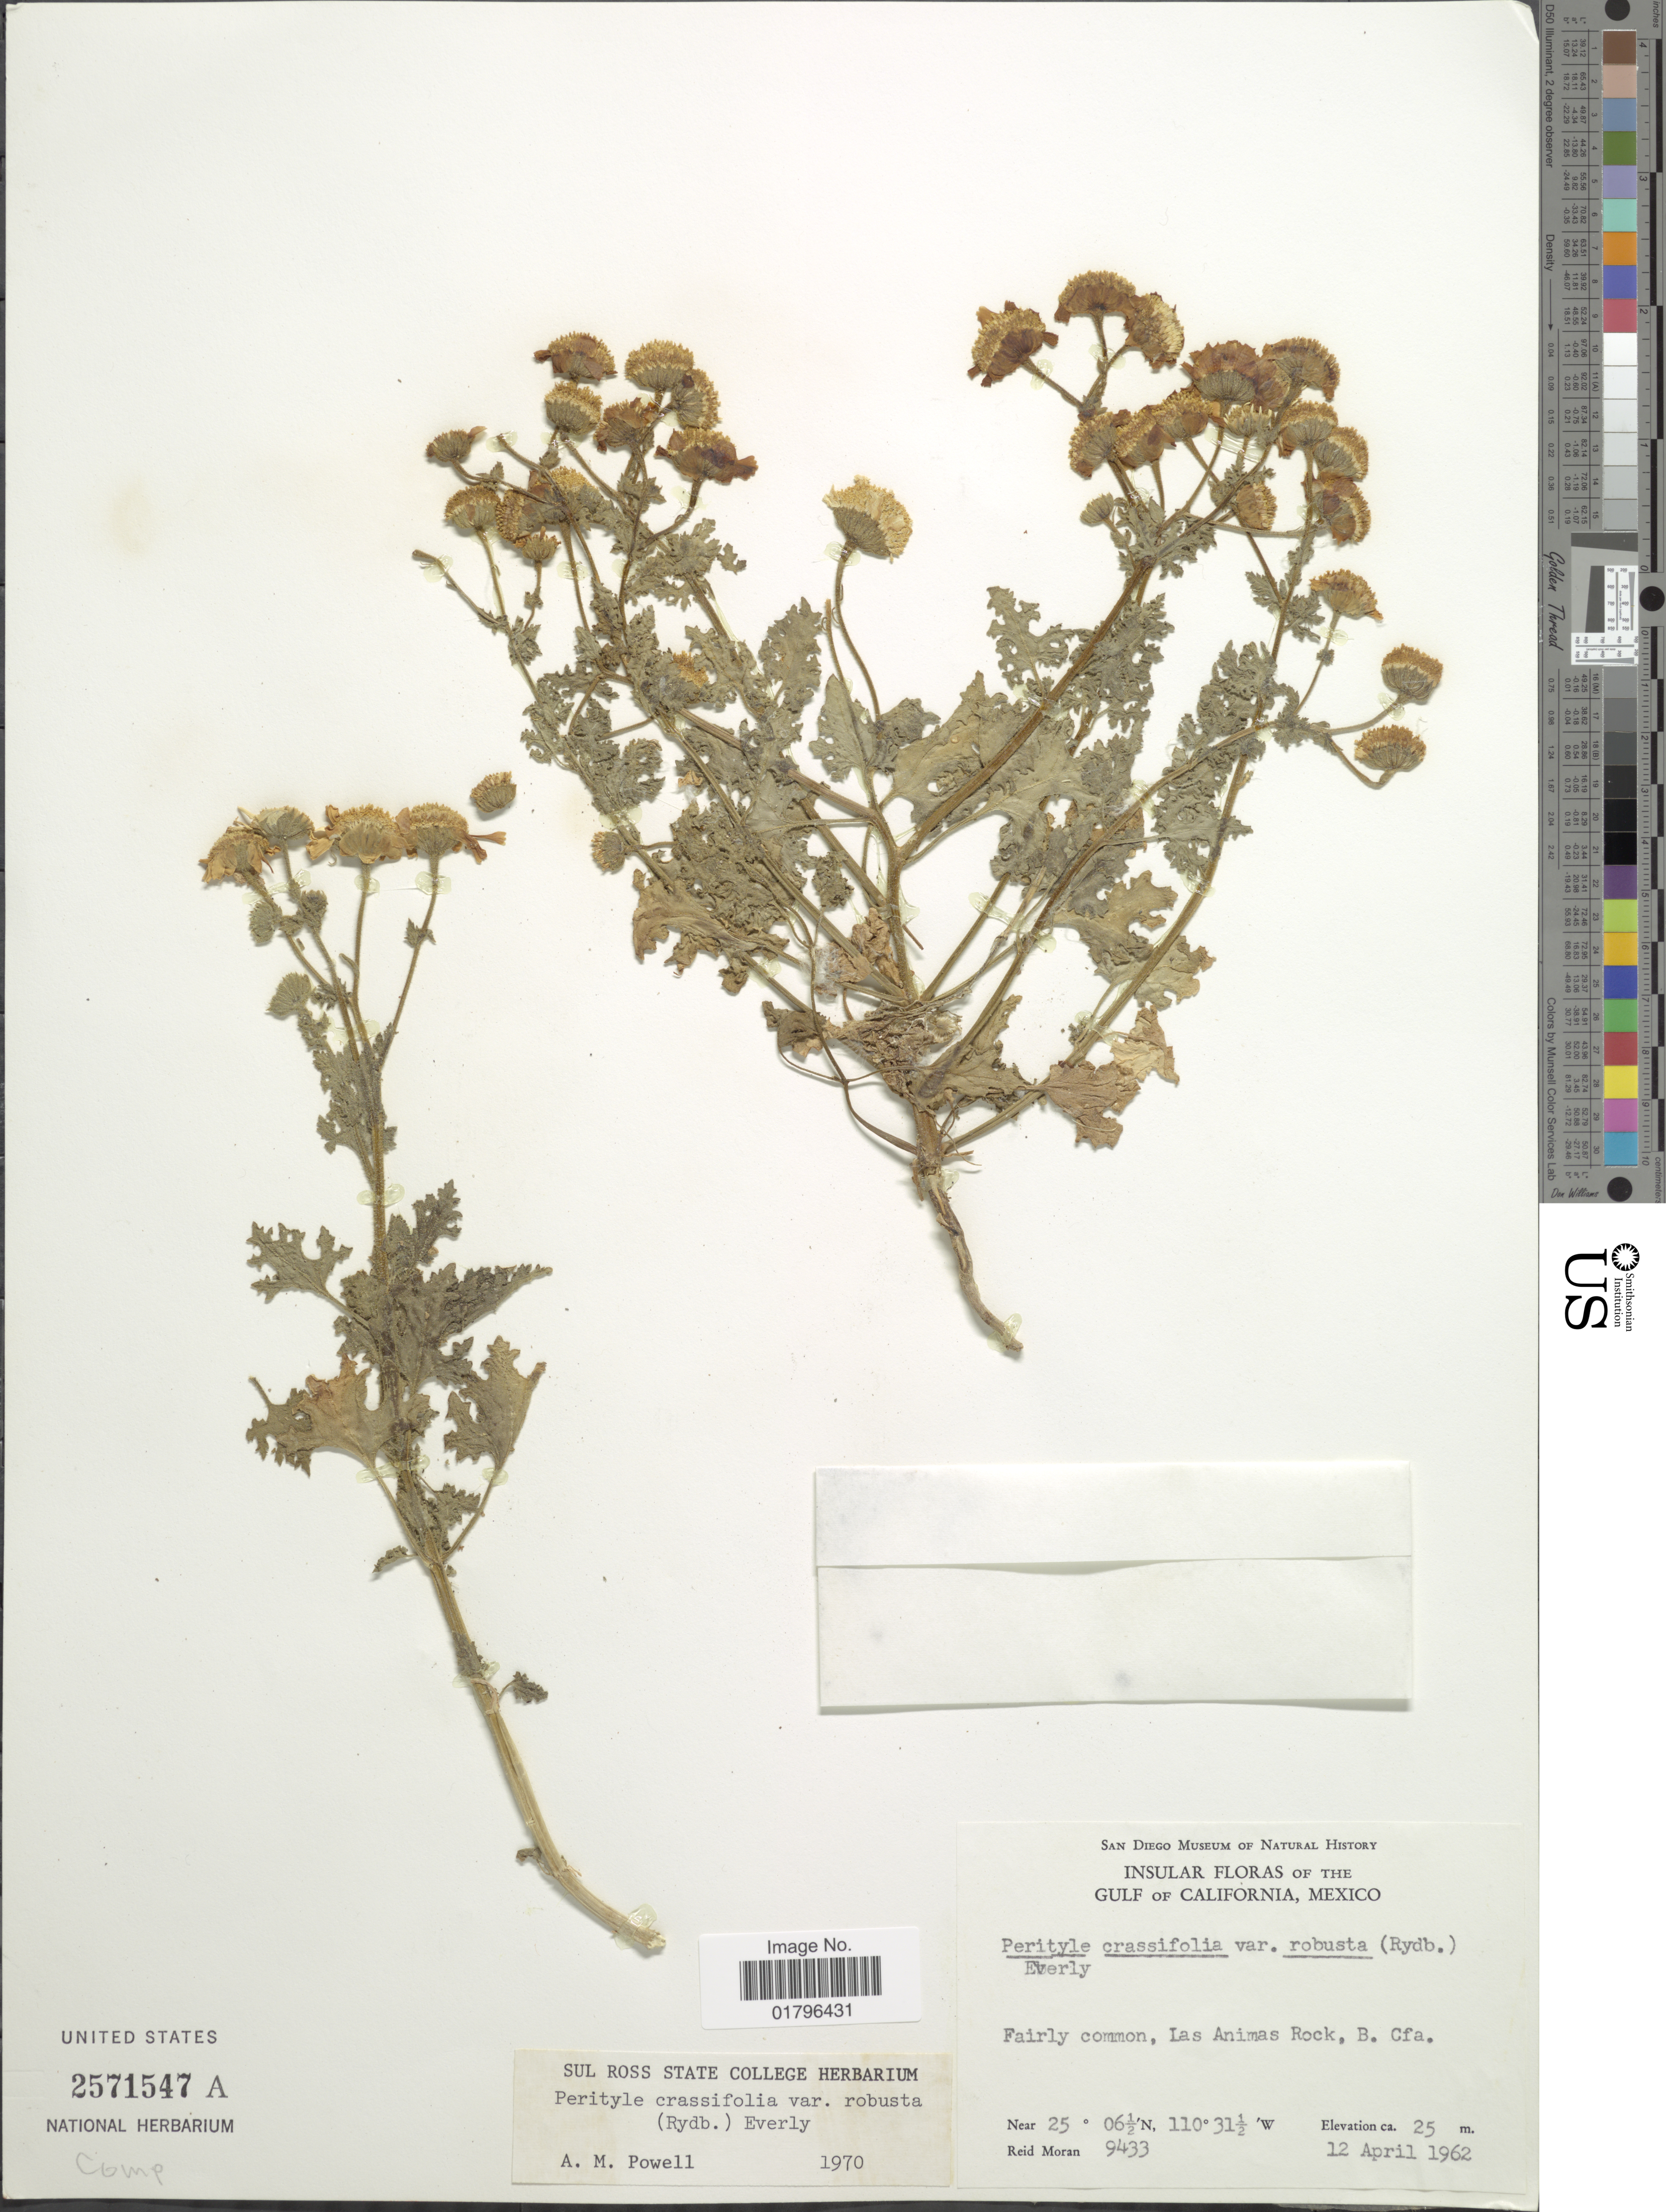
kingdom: Plantae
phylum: Tracheophyta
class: Magnoliopsida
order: Asterales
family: Asteraceae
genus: Perityle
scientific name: Perityle crassifolia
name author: Brandegee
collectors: R. V. Moran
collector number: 9433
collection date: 1962-04-12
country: Mexico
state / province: Baja California Sur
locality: Gulf of California, Los Animas Rock, B. Cfa.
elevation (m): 25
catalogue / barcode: US 2571547A